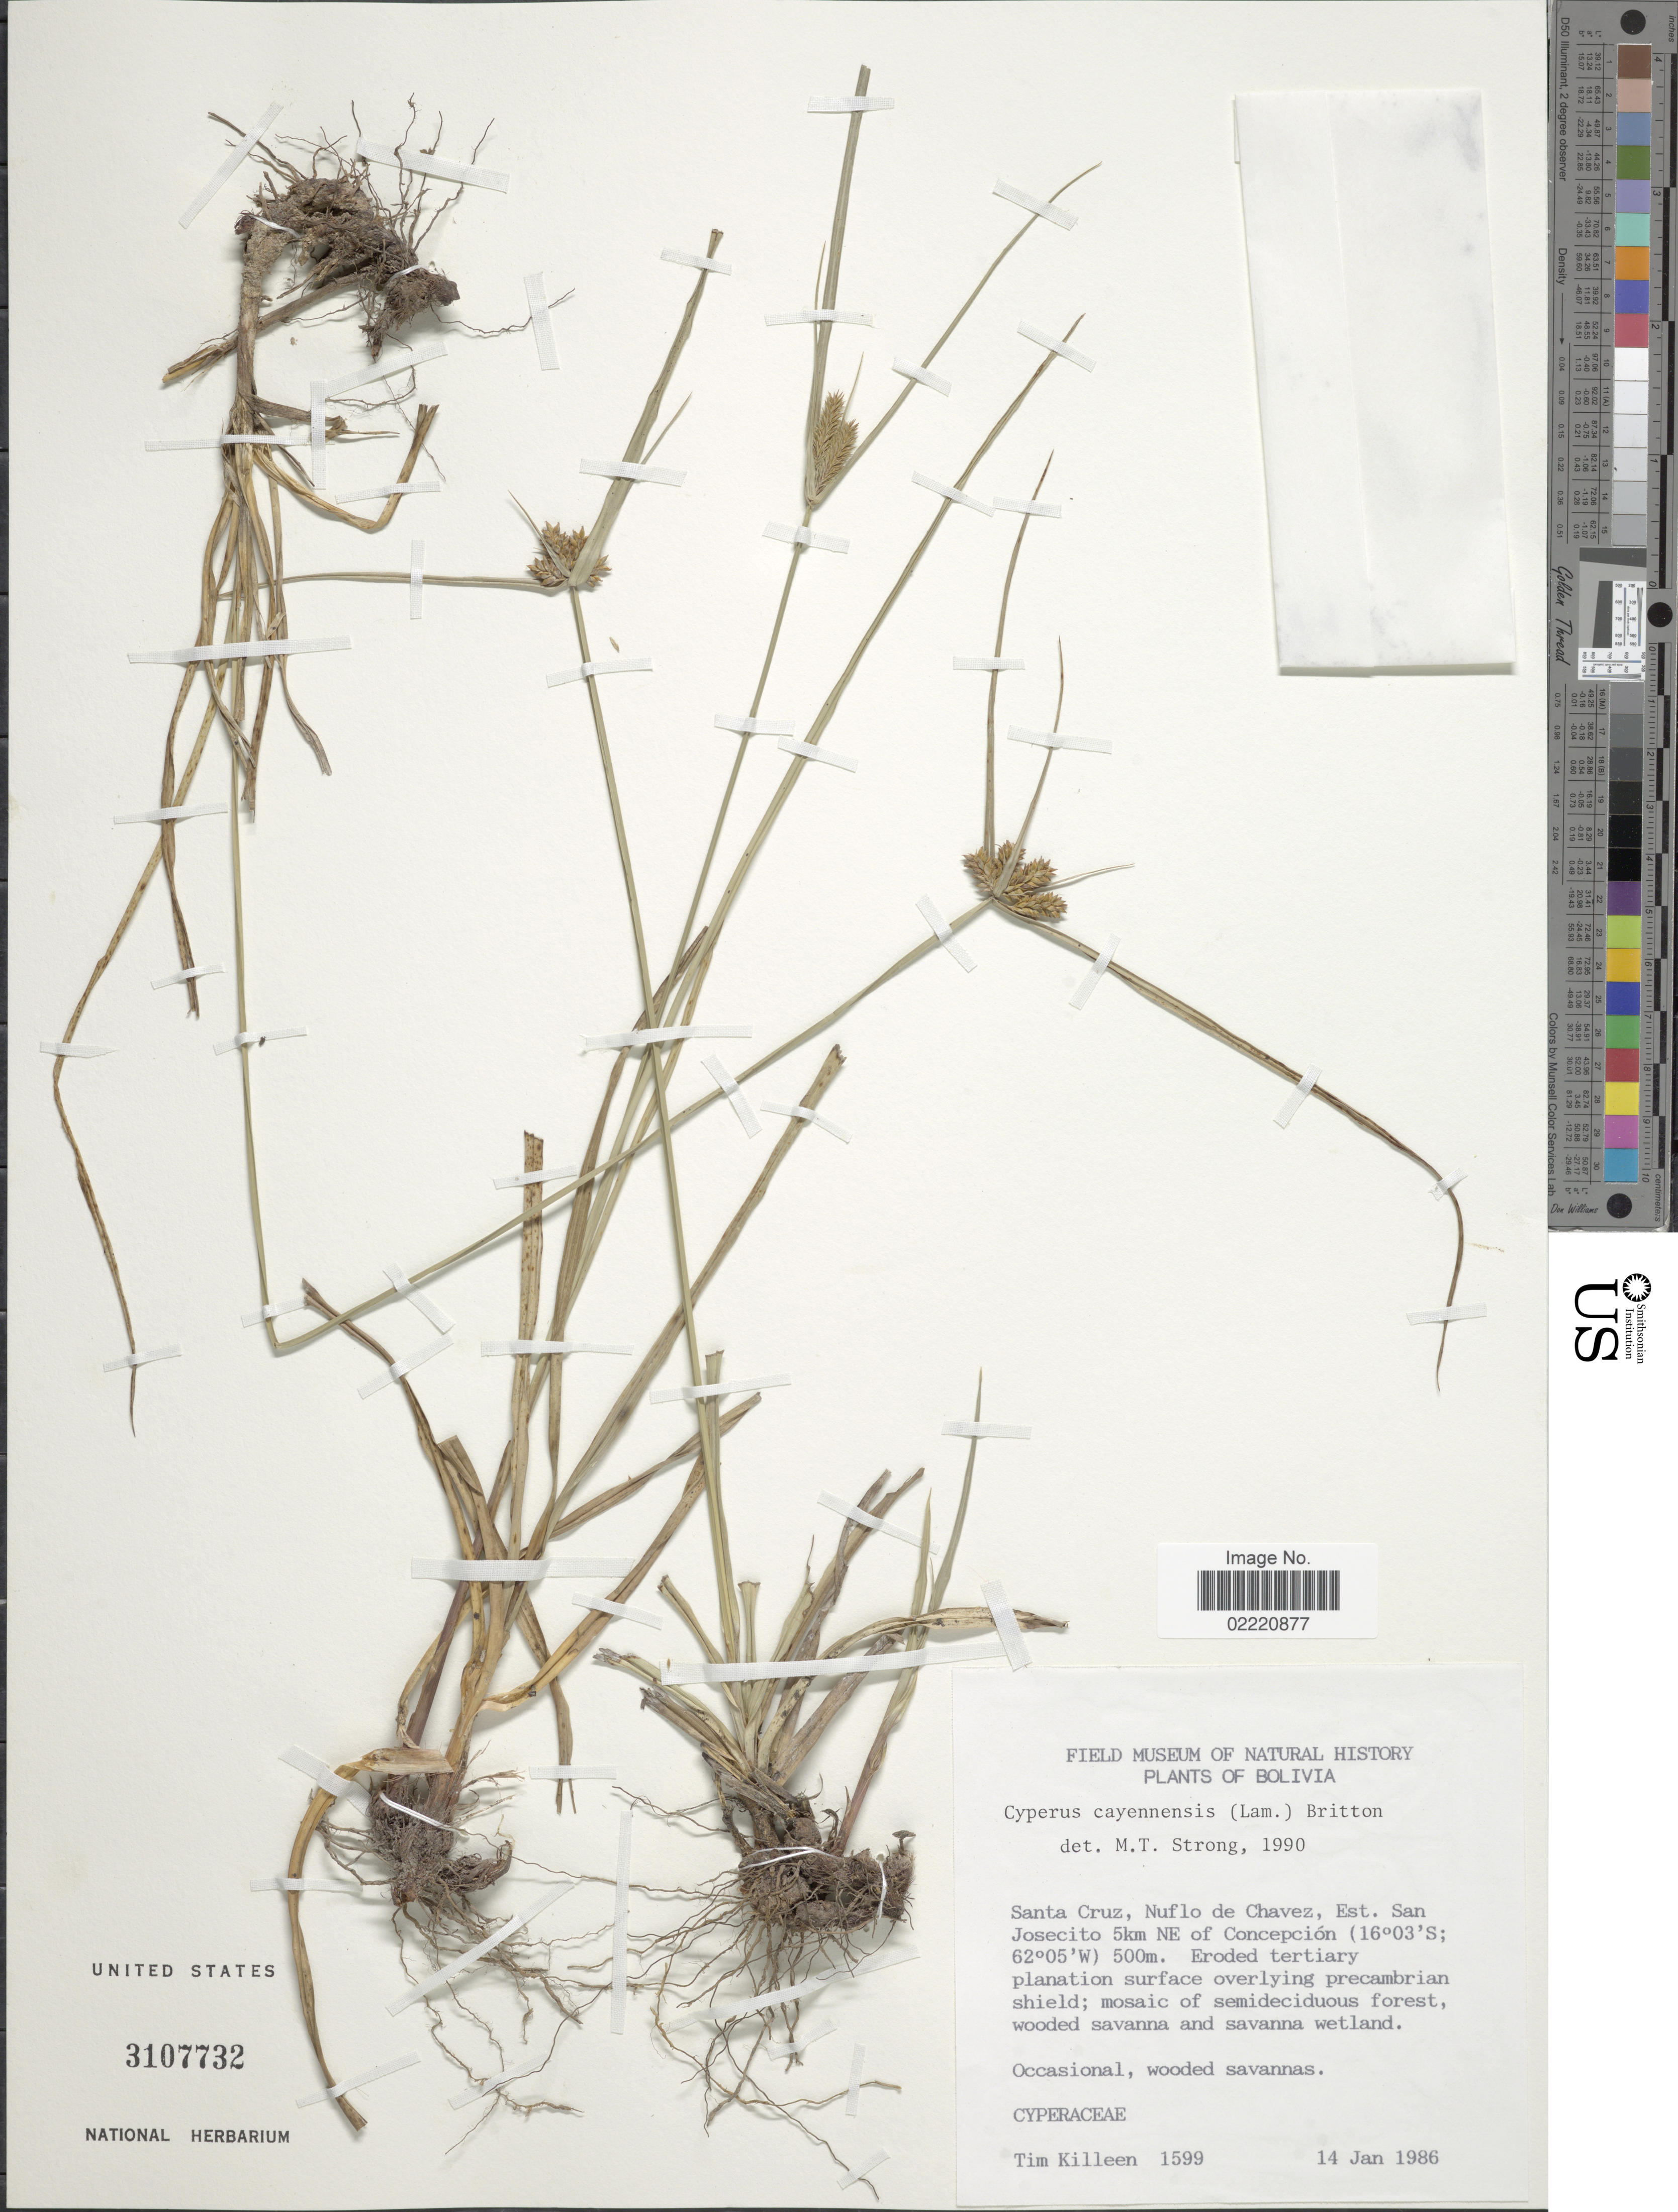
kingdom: Plantae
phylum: Tracheophyta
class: Liliopsida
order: Poales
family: Cyperaceae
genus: Cyperus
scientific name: Cyperus aggregatus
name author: (Willd.) Endl.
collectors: T. J. Killeen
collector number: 1599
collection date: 1986-01-14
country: Bolivia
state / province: Santa Cruz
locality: Nuflo de Chavez, Est. Santa Josecito 5km NE of Concepcion.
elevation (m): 500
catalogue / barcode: US 3107732